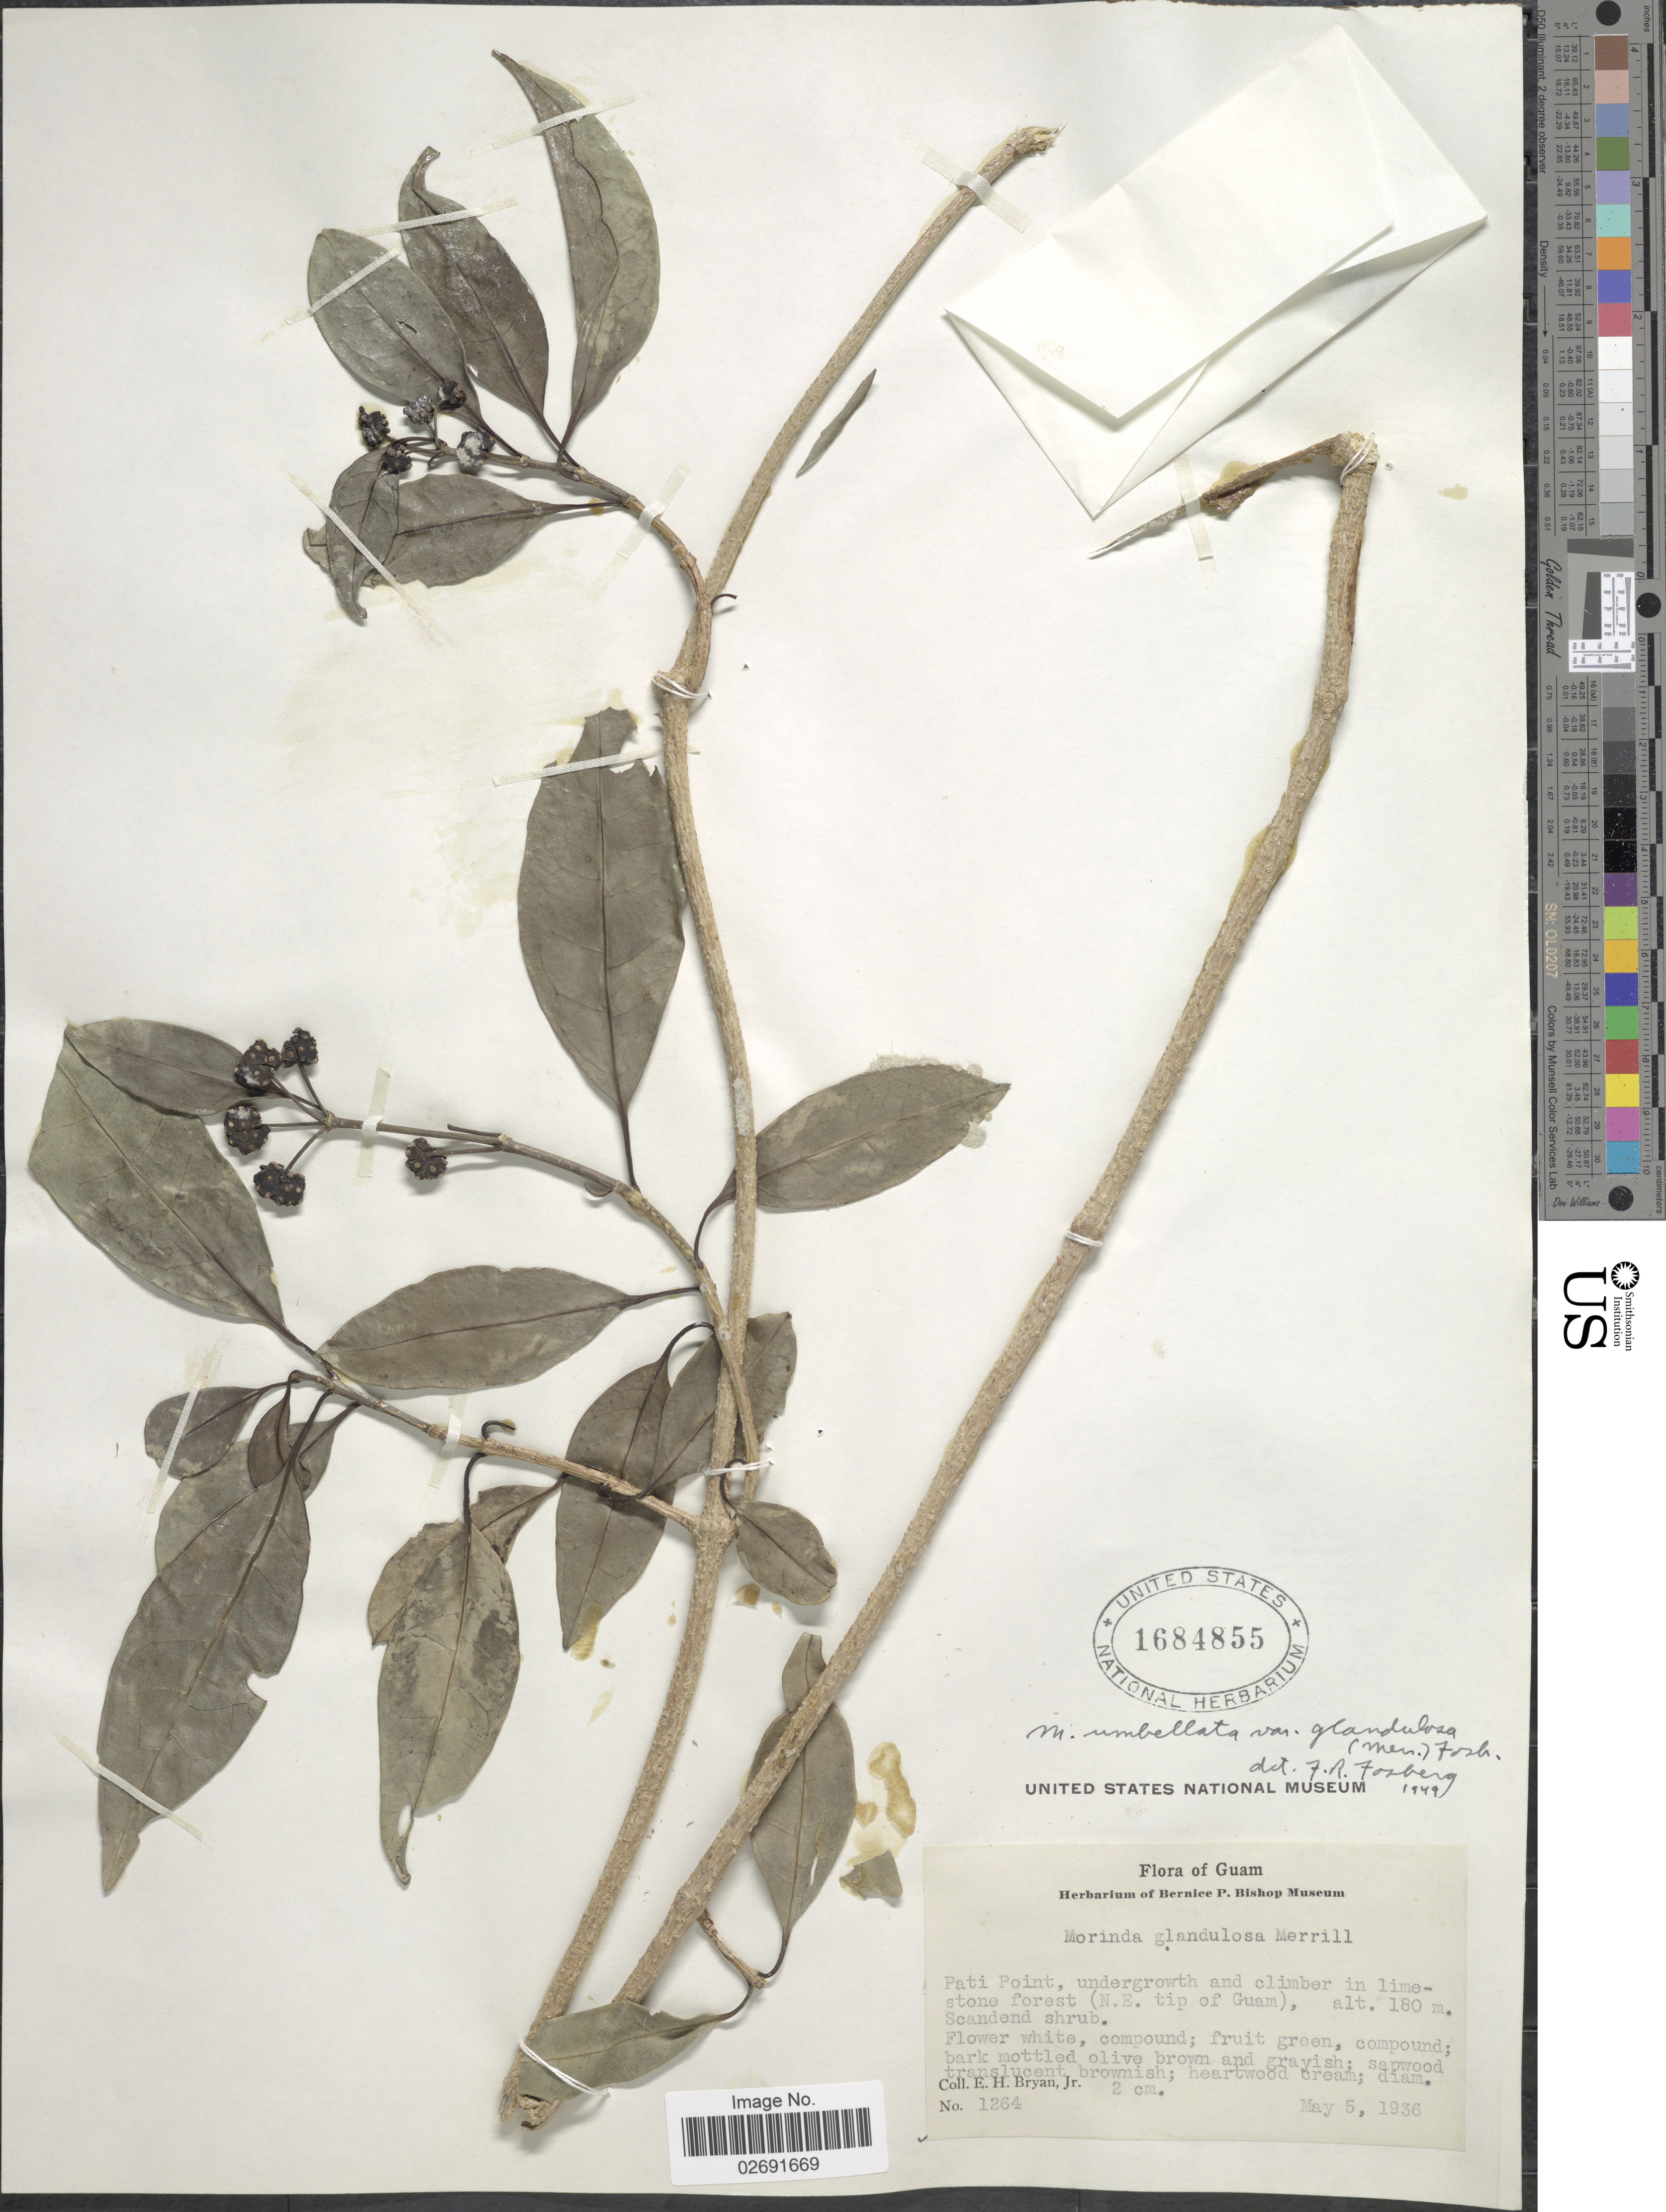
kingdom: Plantae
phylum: Tracheophyta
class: Magnoliopsida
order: Gentianales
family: Rubiaceae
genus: Gynochthodes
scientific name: Gynochthodes myrtifolia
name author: (A. Gray) Razafim. & B. Bremer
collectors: E. Bryan Jr.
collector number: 1264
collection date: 1936-05-05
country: Guam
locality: Pati Point, undergrowth and climber in limestone forest (N.E. tip of Guam).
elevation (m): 180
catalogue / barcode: US 1684855